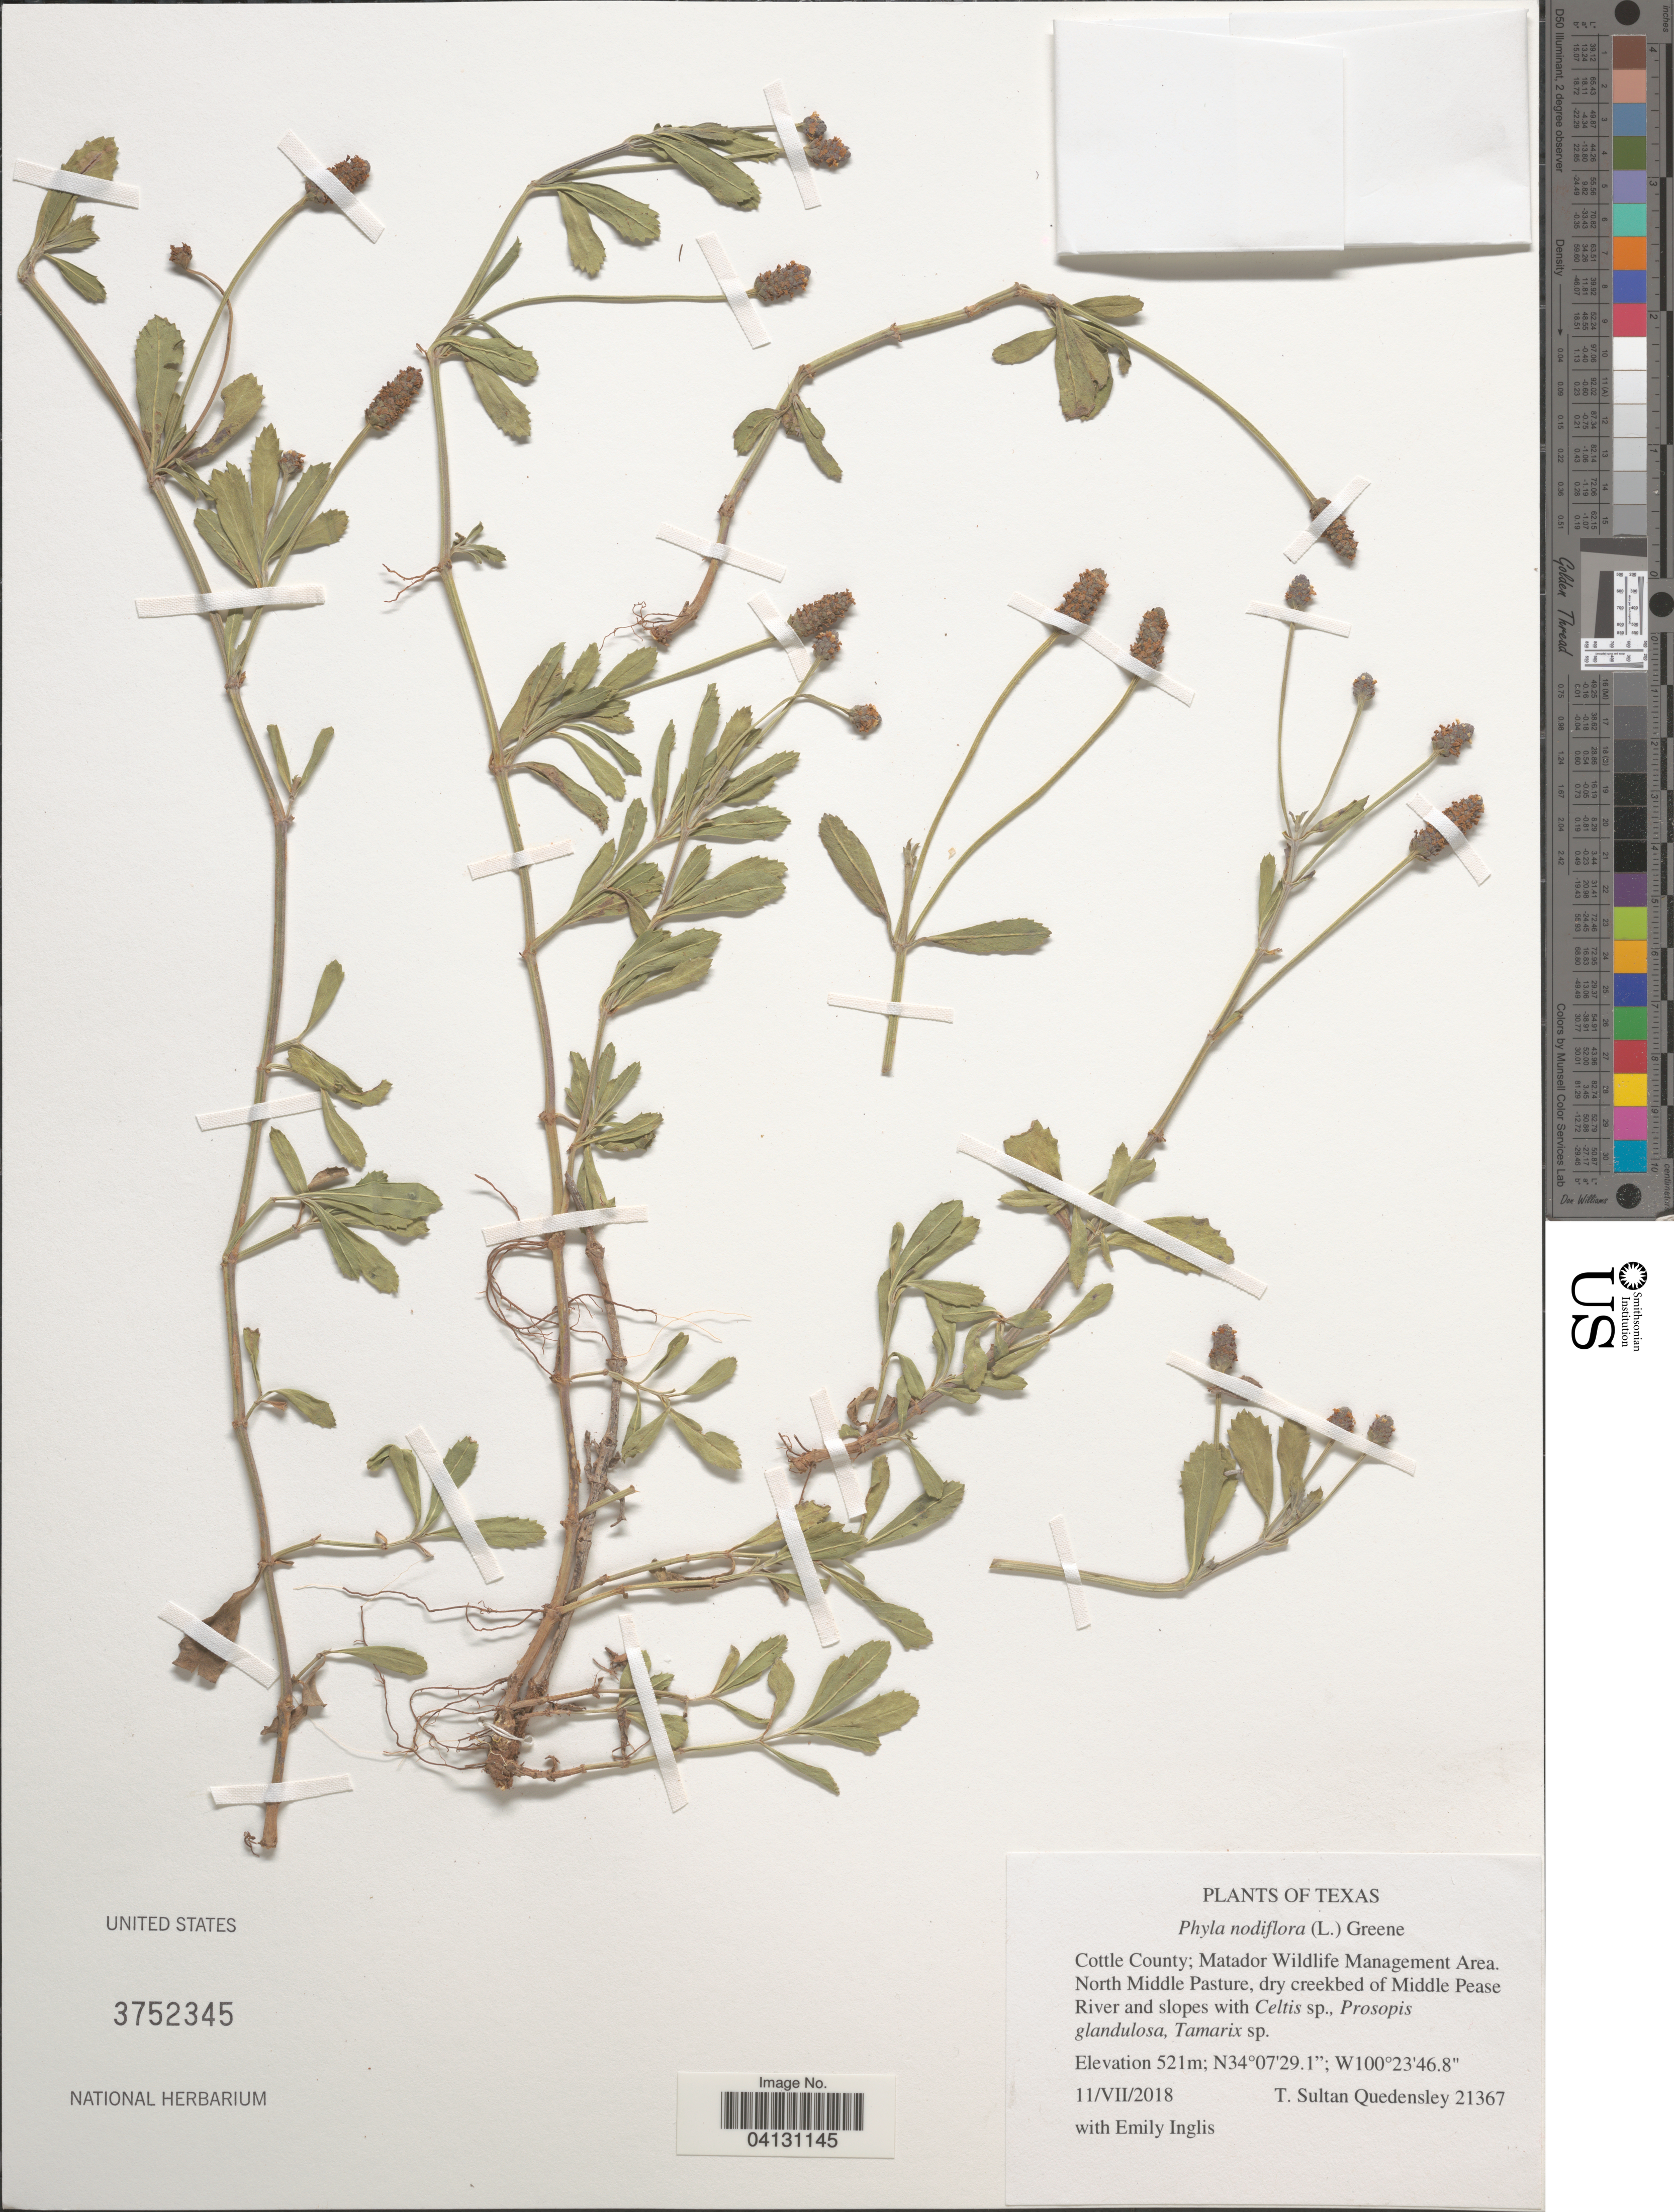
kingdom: Plantae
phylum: Tracheophyta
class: Magnoliopsida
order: Lamiales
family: Verbenaceae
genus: Phyla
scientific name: Phyla nodiflora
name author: (L.) Greene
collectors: T. S. Quedensley & E. Inglis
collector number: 21367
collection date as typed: Transcribed d/m/y: 11/7/2018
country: United States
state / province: Texas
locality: Cottle County: Matador Wildlife Management Area. North Middle Pasture, dry creekbed of Middle Pease River and slopes.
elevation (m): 521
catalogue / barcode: US 3752345